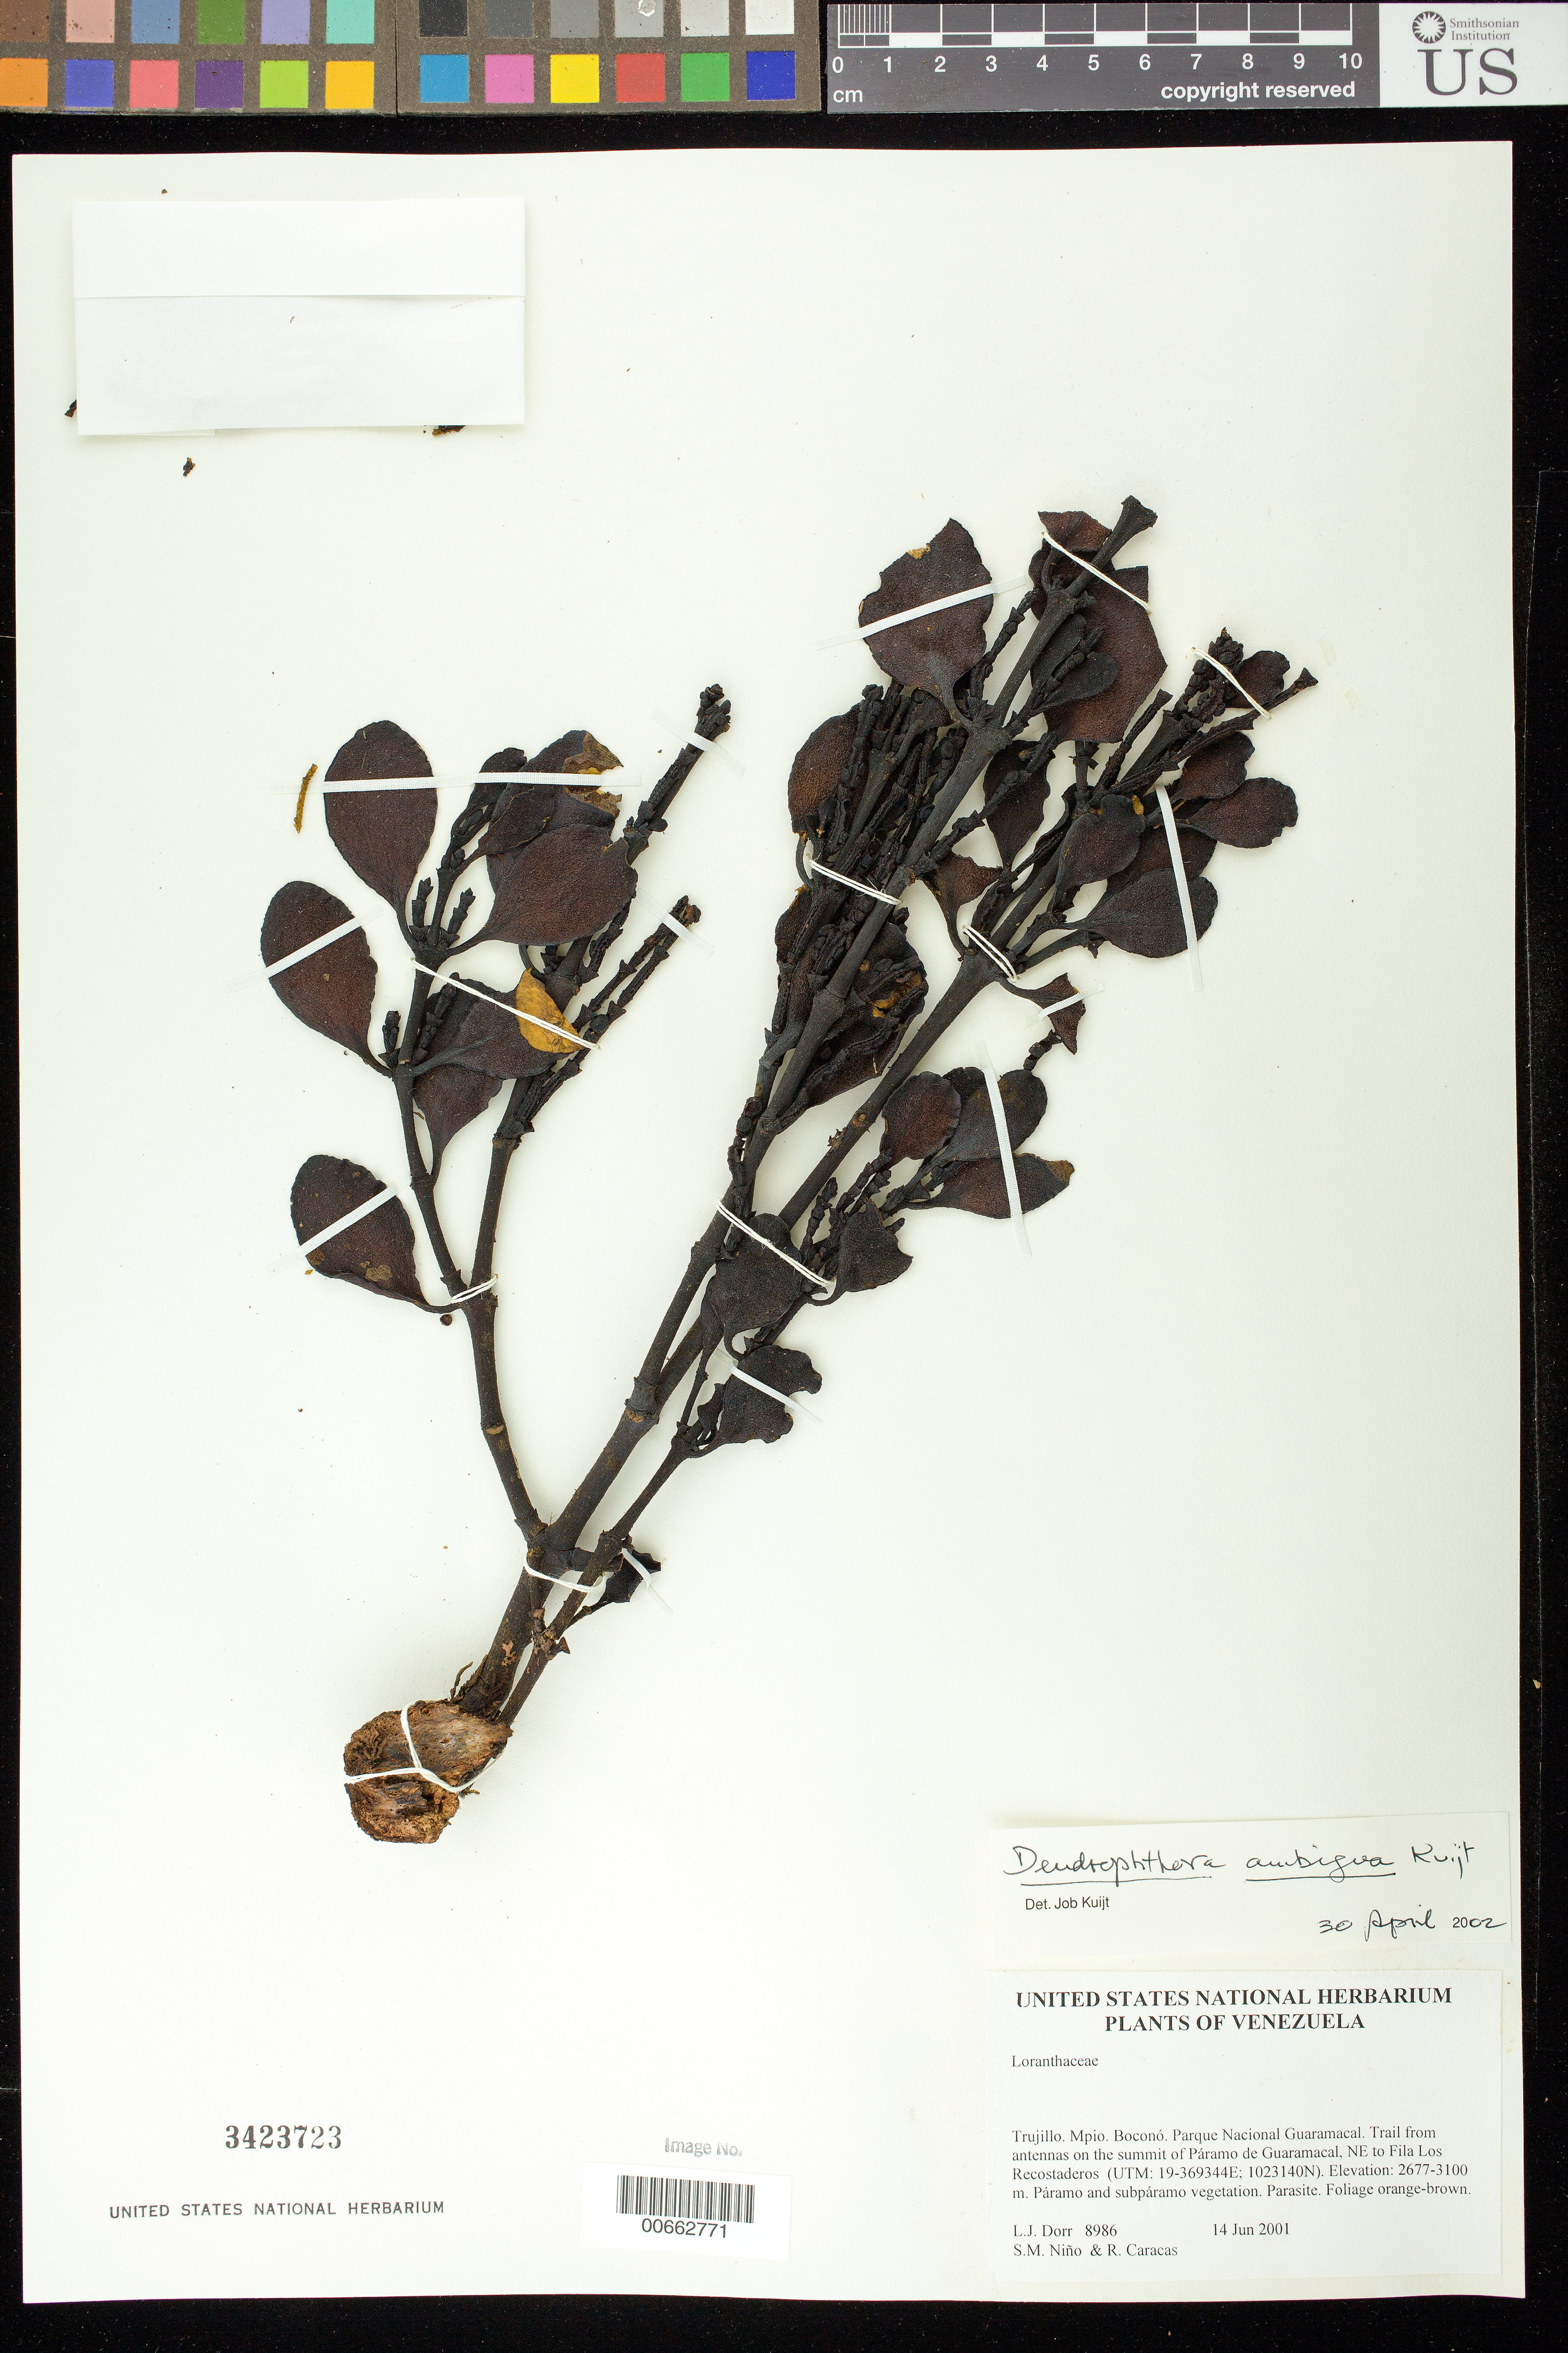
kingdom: Plantae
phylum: Tracheophyta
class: Magnoliopsida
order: Santalales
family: Loranthaceae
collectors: L. J. Dorr, S. M. Niño & R. Caracas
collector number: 8986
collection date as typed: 14 Jun 2001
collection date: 2001-06-14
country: Venezuela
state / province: Trujillo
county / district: Boconó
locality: Parque Nacional Guaramacal. Trail from antennas on the summit of Páramo de Guaramacal, NE to Fila Los Recostaderos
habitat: Páramo and subpáramo vegetation.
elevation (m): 2677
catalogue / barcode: US 3423723